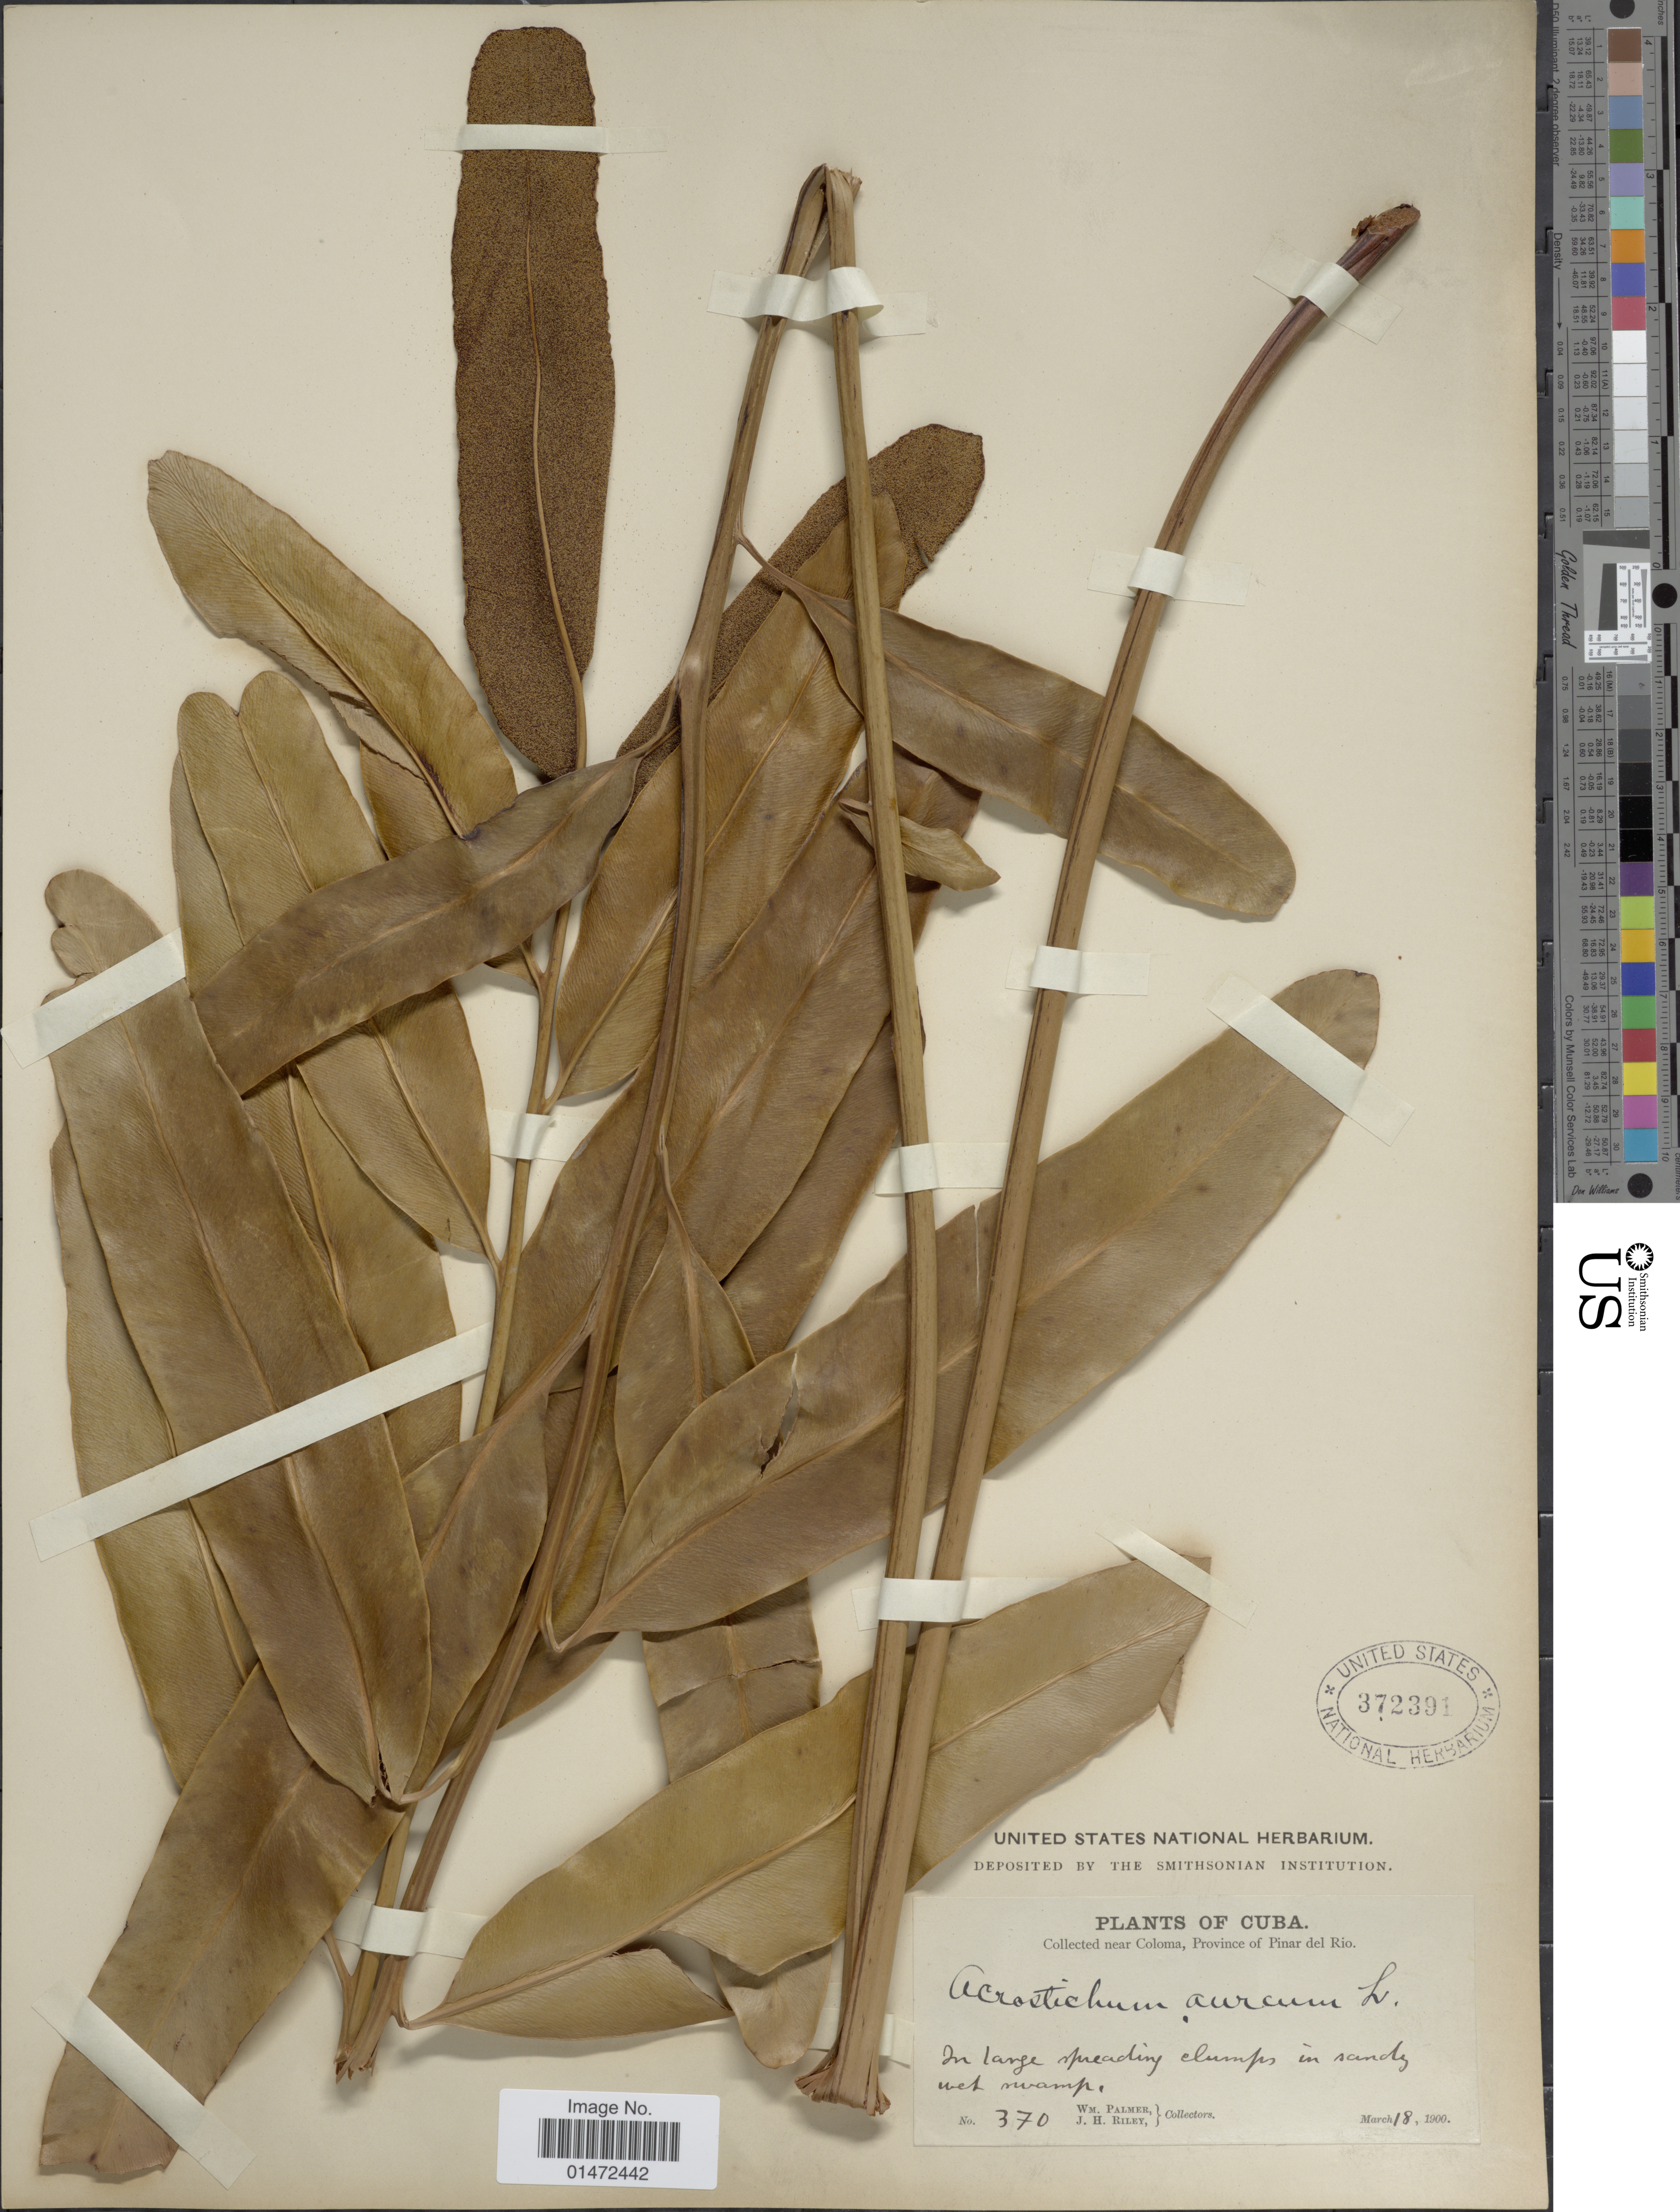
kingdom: Plantae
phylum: Tracheophyta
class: Polypodiopsida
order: Polypodiales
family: Pteridaceae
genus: Acrostichum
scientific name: Acrostichum aureum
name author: L.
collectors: W. Palmer & J. H. Riley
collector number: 370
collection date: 1900-03-18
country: Cuba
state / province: Pinar del Río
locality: Collected near Coloma. In large spreading clumps in sandy wet swamp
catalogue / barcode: US 372391